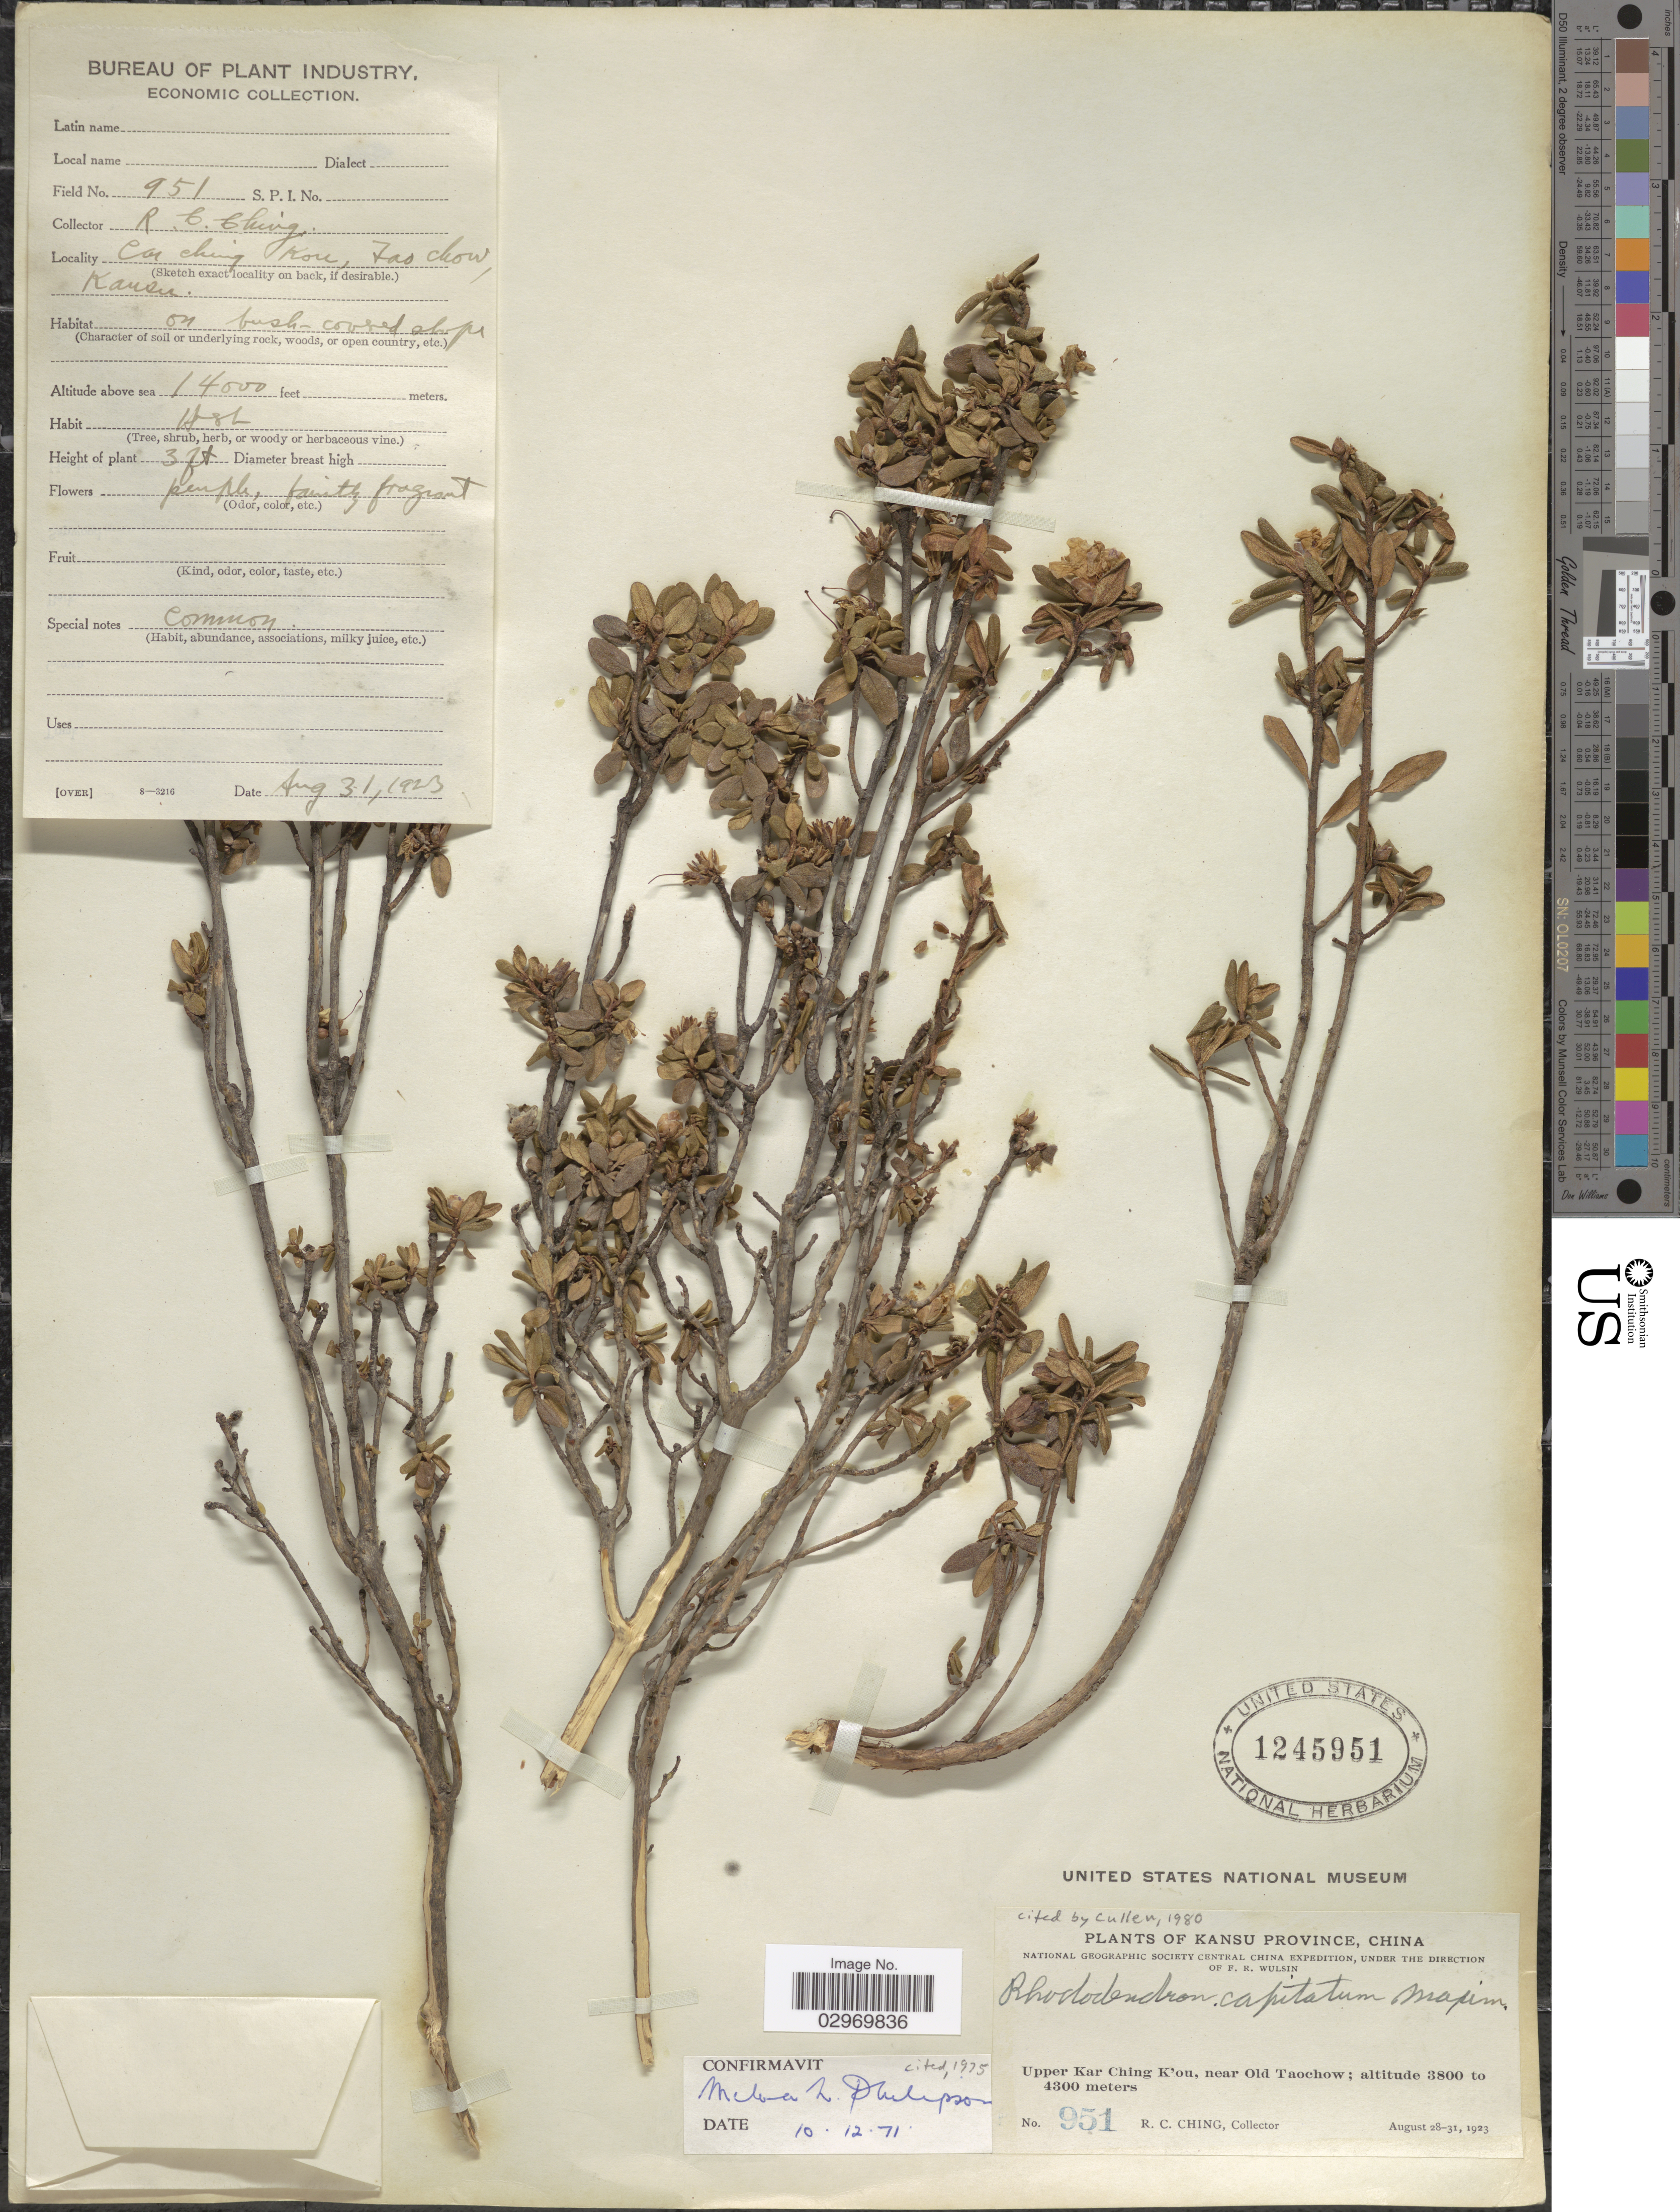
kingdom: Plantae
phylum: Tracheophyta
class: Magnoliopsida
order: Ericales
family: Ericaceae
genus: Rhododendron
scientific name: Rhododendron capitatum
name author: Maxim.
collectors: R. C. Ching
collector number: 951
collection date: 1923-08-31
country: China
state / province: Gansu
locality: Kansu Province, Upper Kar Ching K'ou, near Old Taochow.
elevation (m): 4267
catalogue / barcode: US 1245951